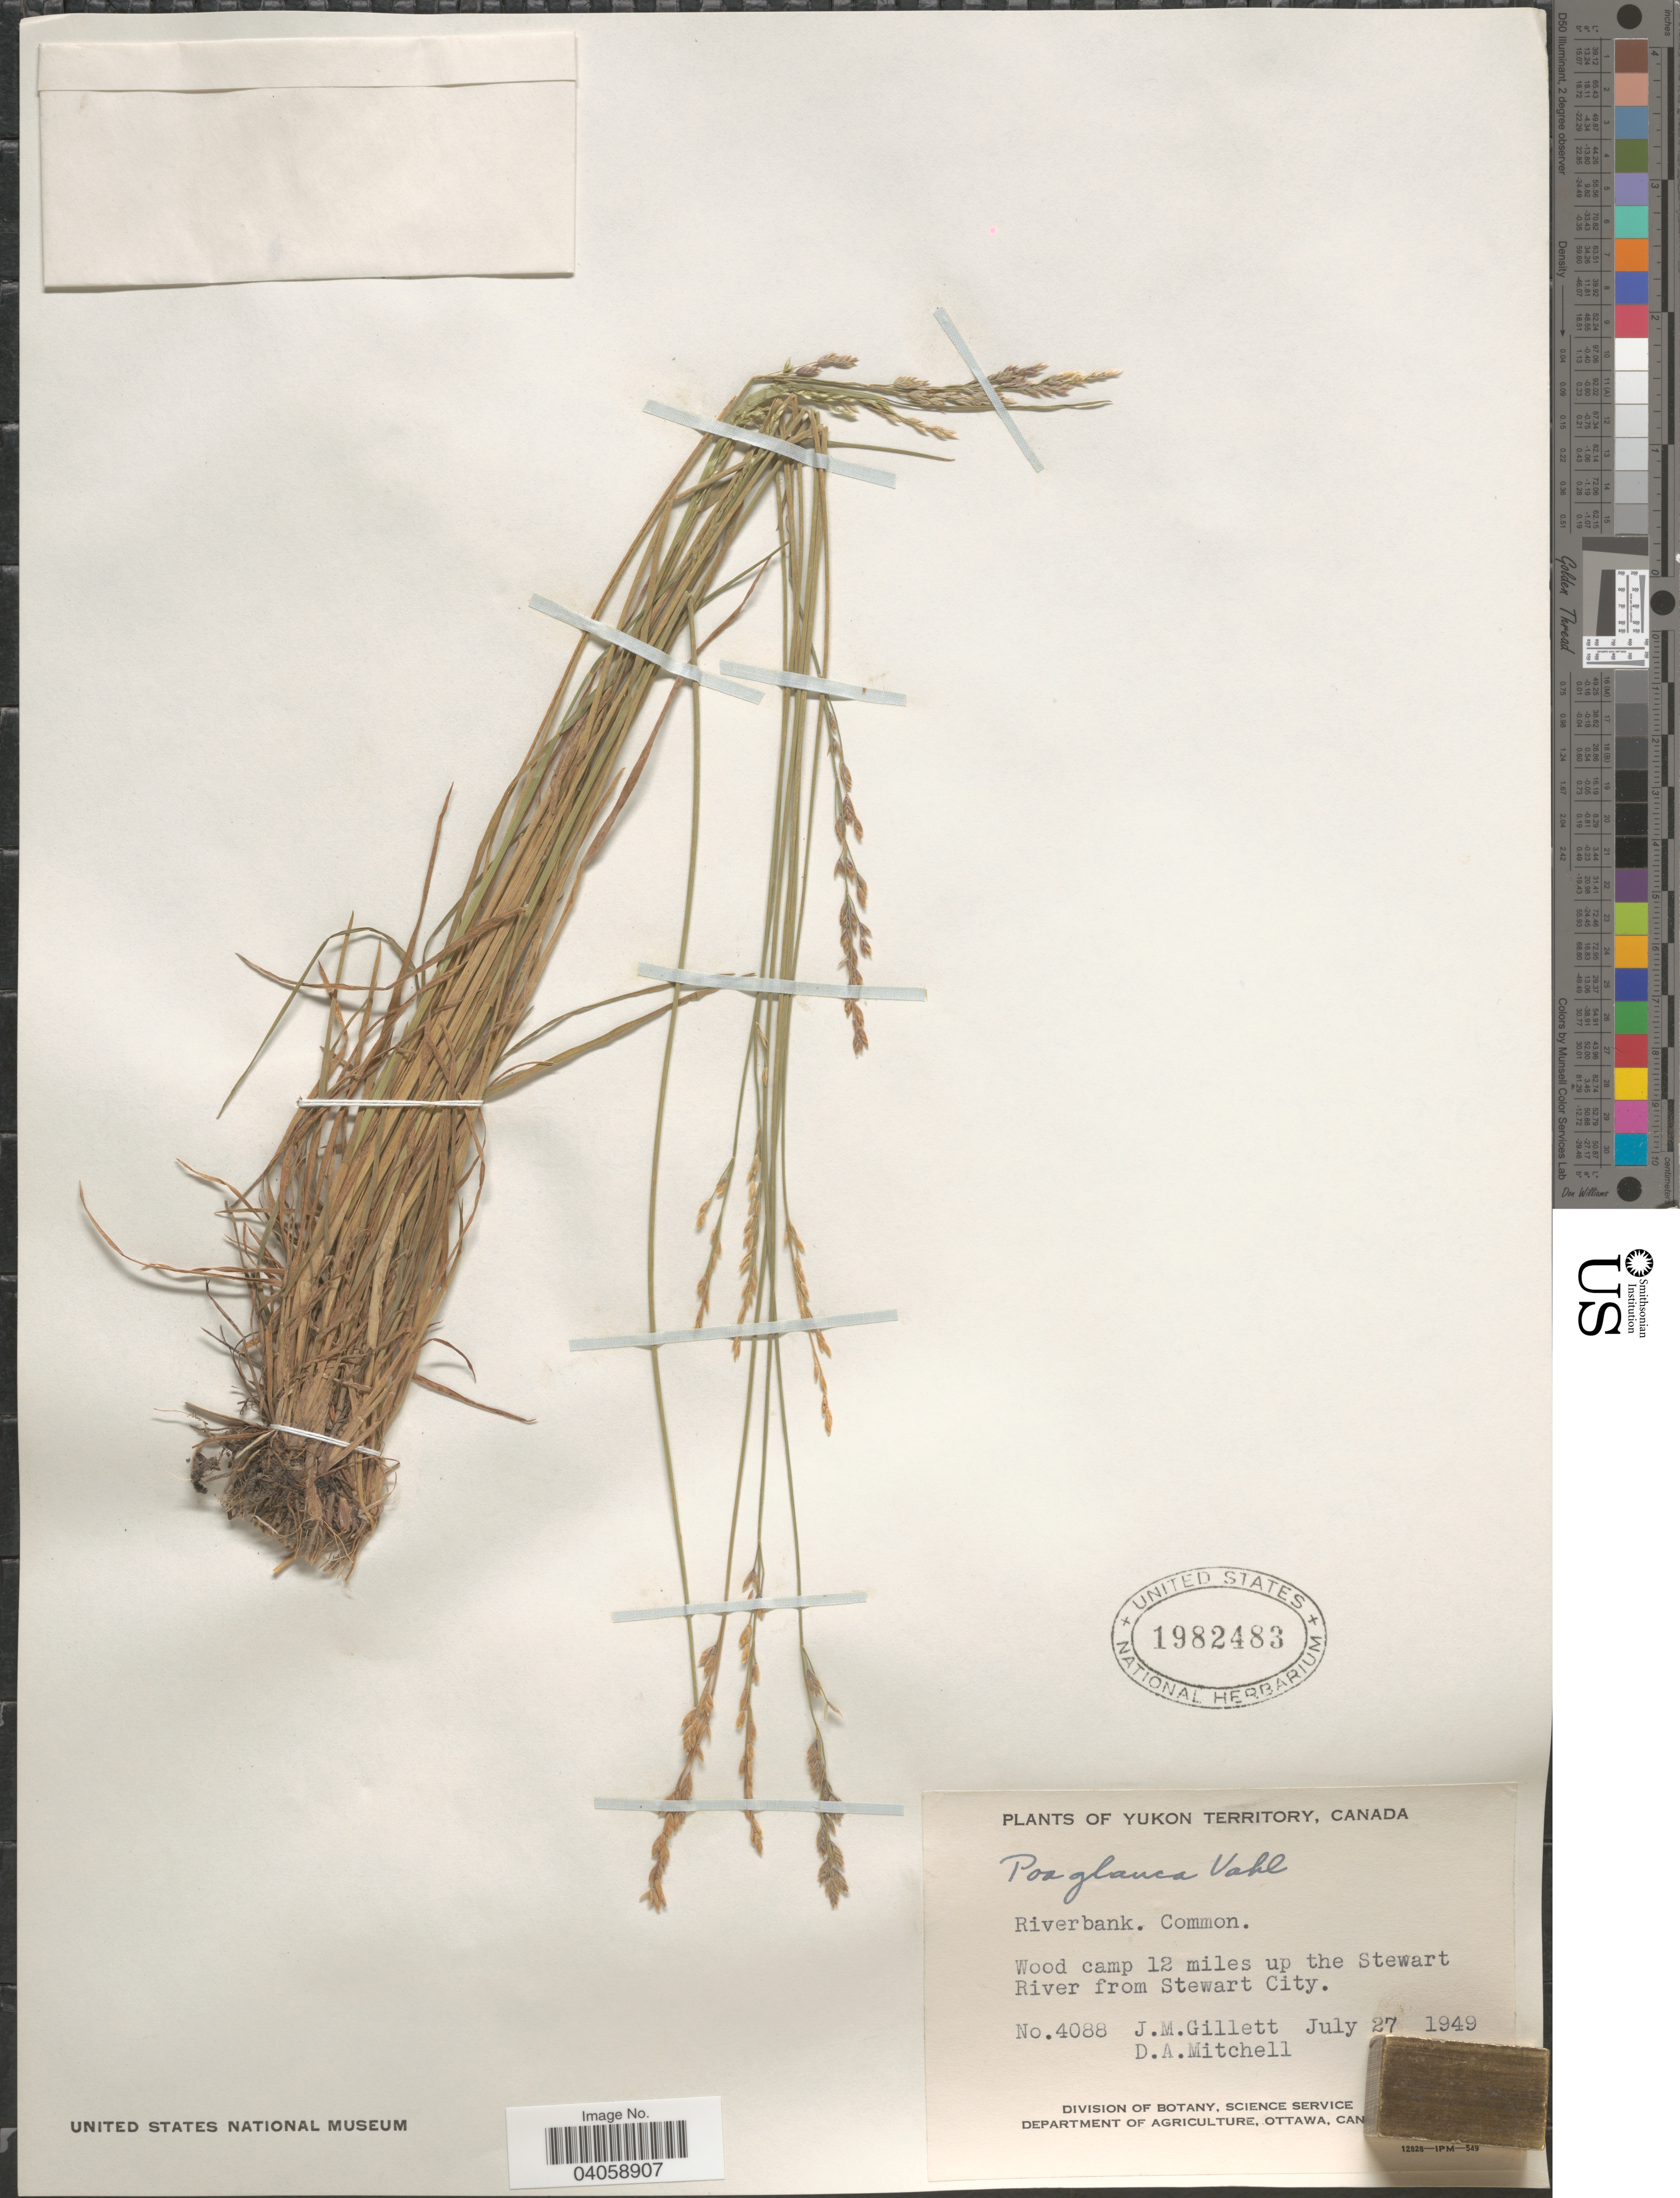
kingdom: Plantae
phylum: Tracheophyta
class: Liliopsida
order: Poales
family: Poaceae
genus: Poa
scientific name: Poa glauca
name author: Vahl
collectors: J. M. Gillett & D. Mitchell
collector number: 4088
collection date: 1949-07-27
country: Canada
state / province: Yukon Territory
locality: Wood camp 12 miles up the Stewart River from Stewart City.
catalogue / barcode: US 1982483